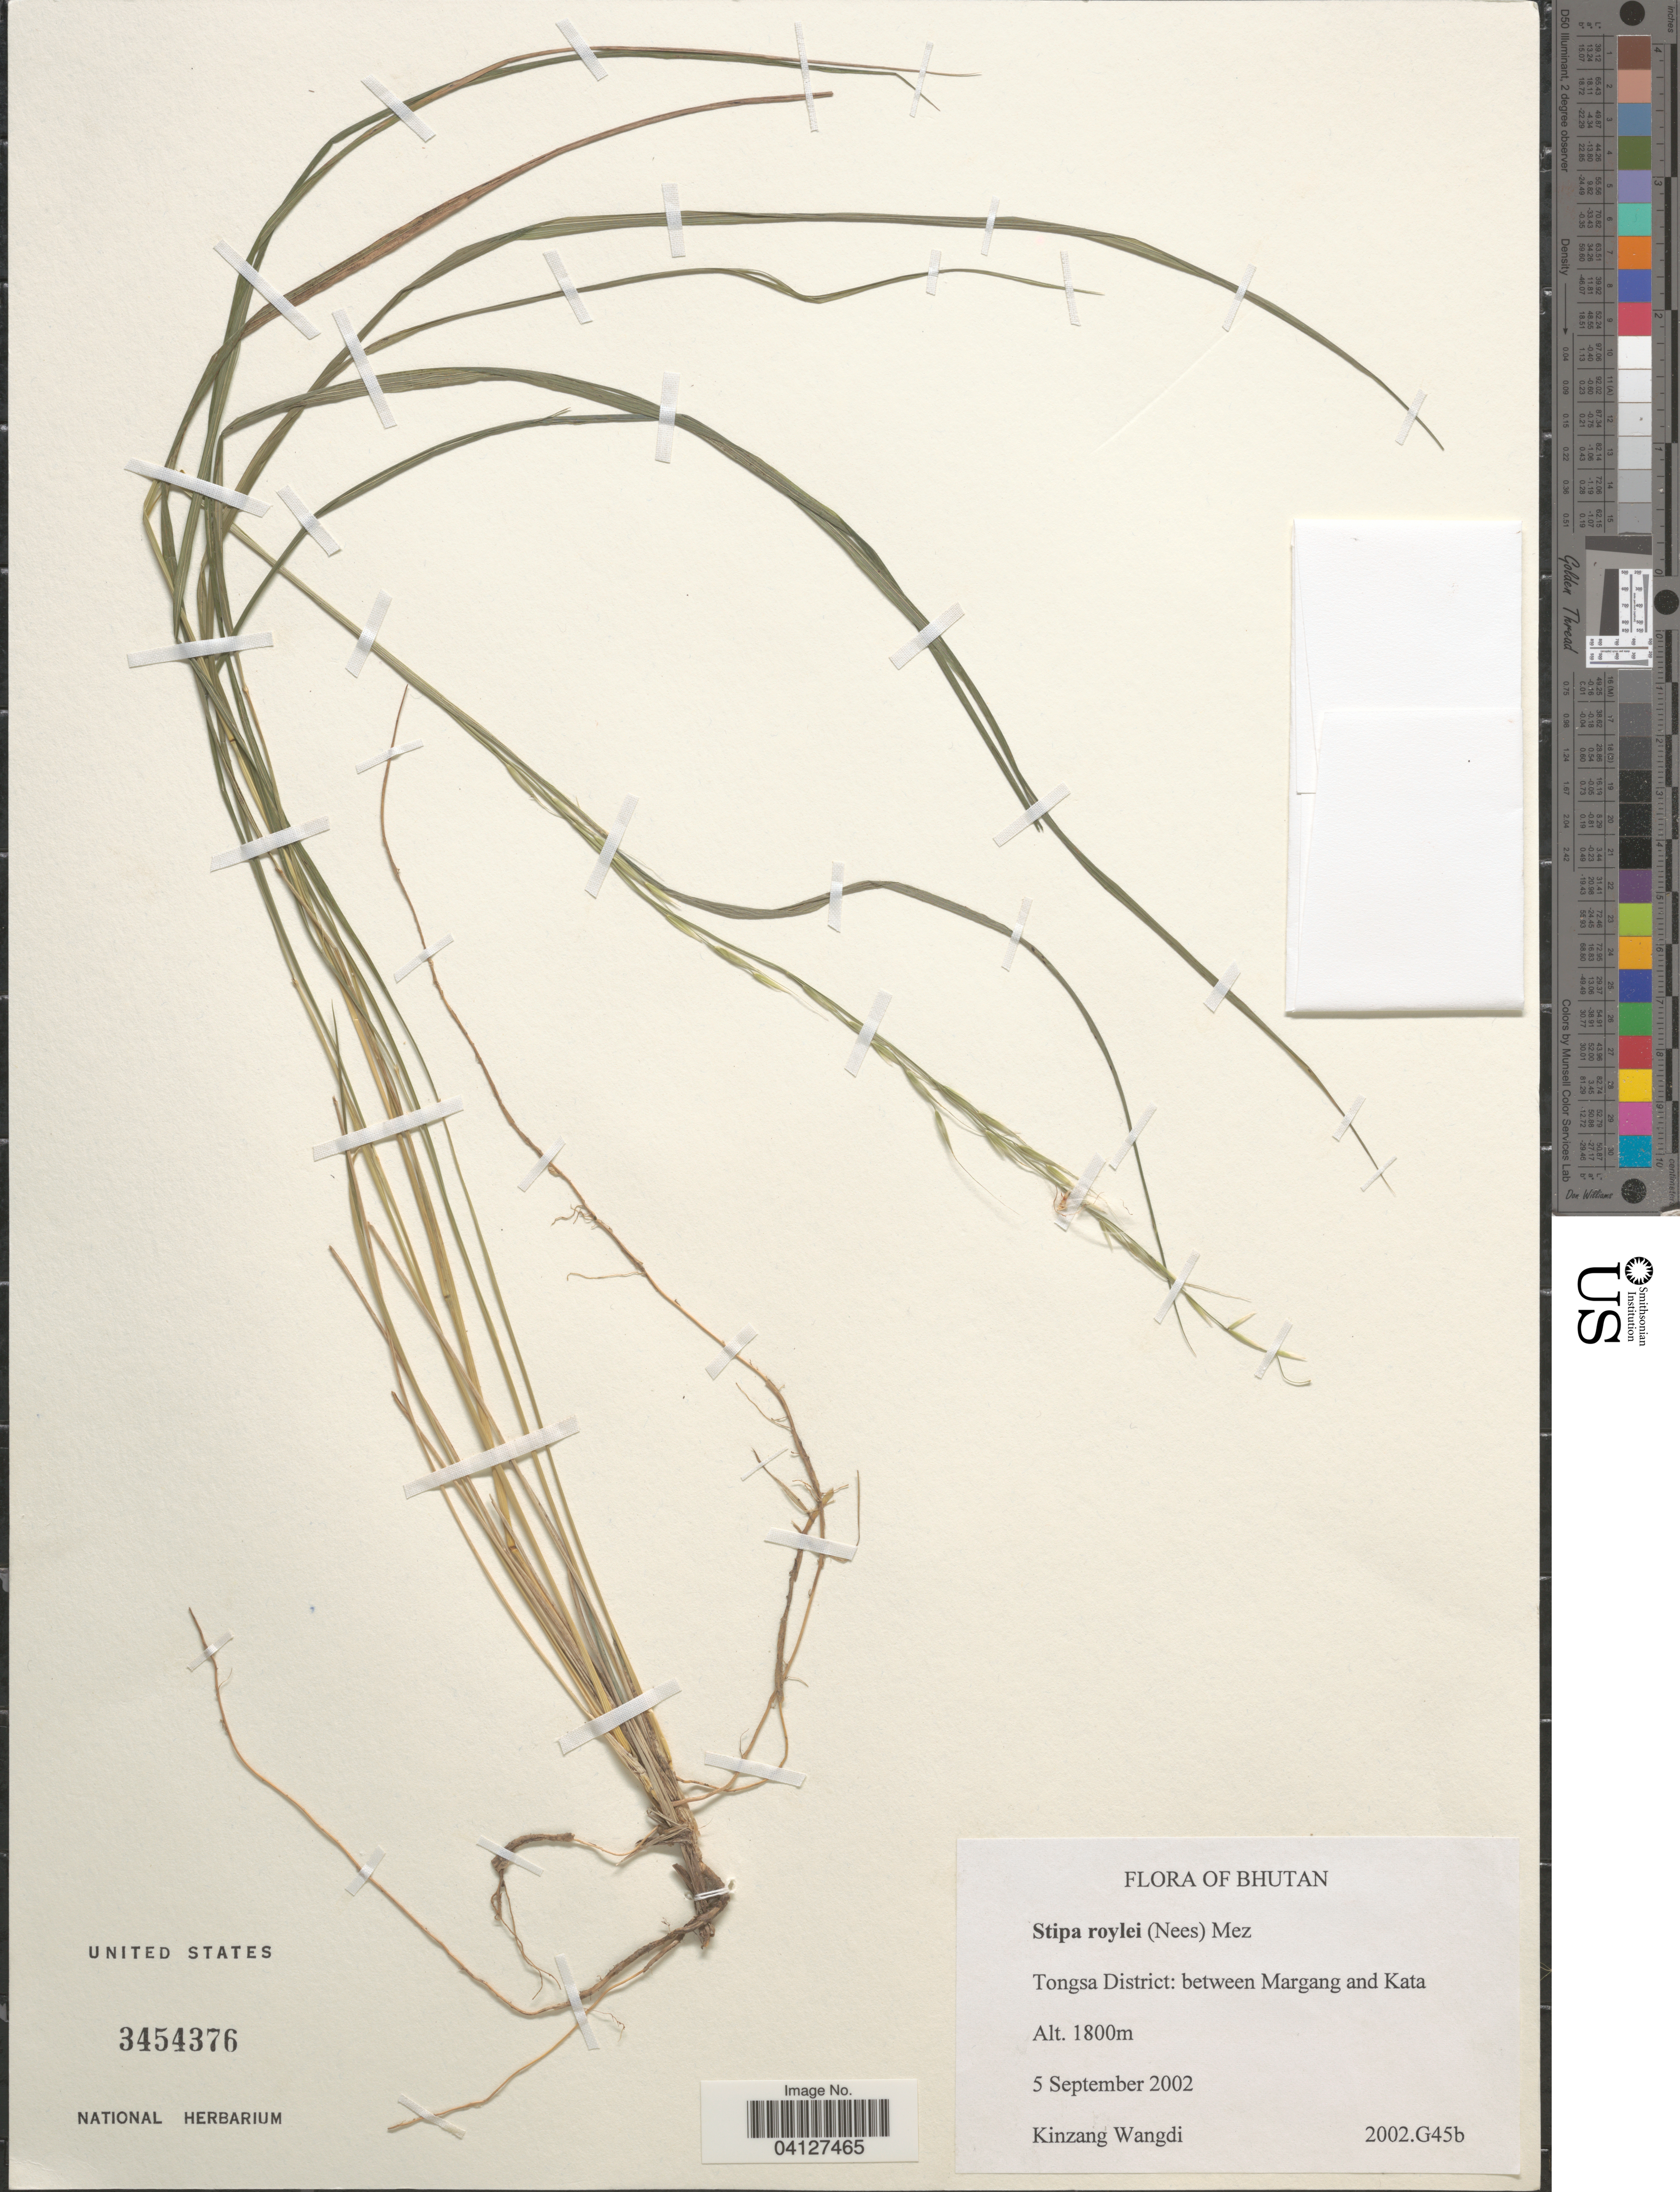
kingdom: Plantae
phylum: Tracheophyta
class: Liliopsida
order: Poales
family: Poaceae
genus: Stipa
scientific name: Stipa roylei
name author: (Nees) Duthie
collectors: K. Wangdi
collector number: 2002.G45b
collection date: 2002-09-05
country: Bhutan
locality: Tongsa District: between Margang and Kata.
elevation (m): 1800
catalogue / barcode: US 3454376